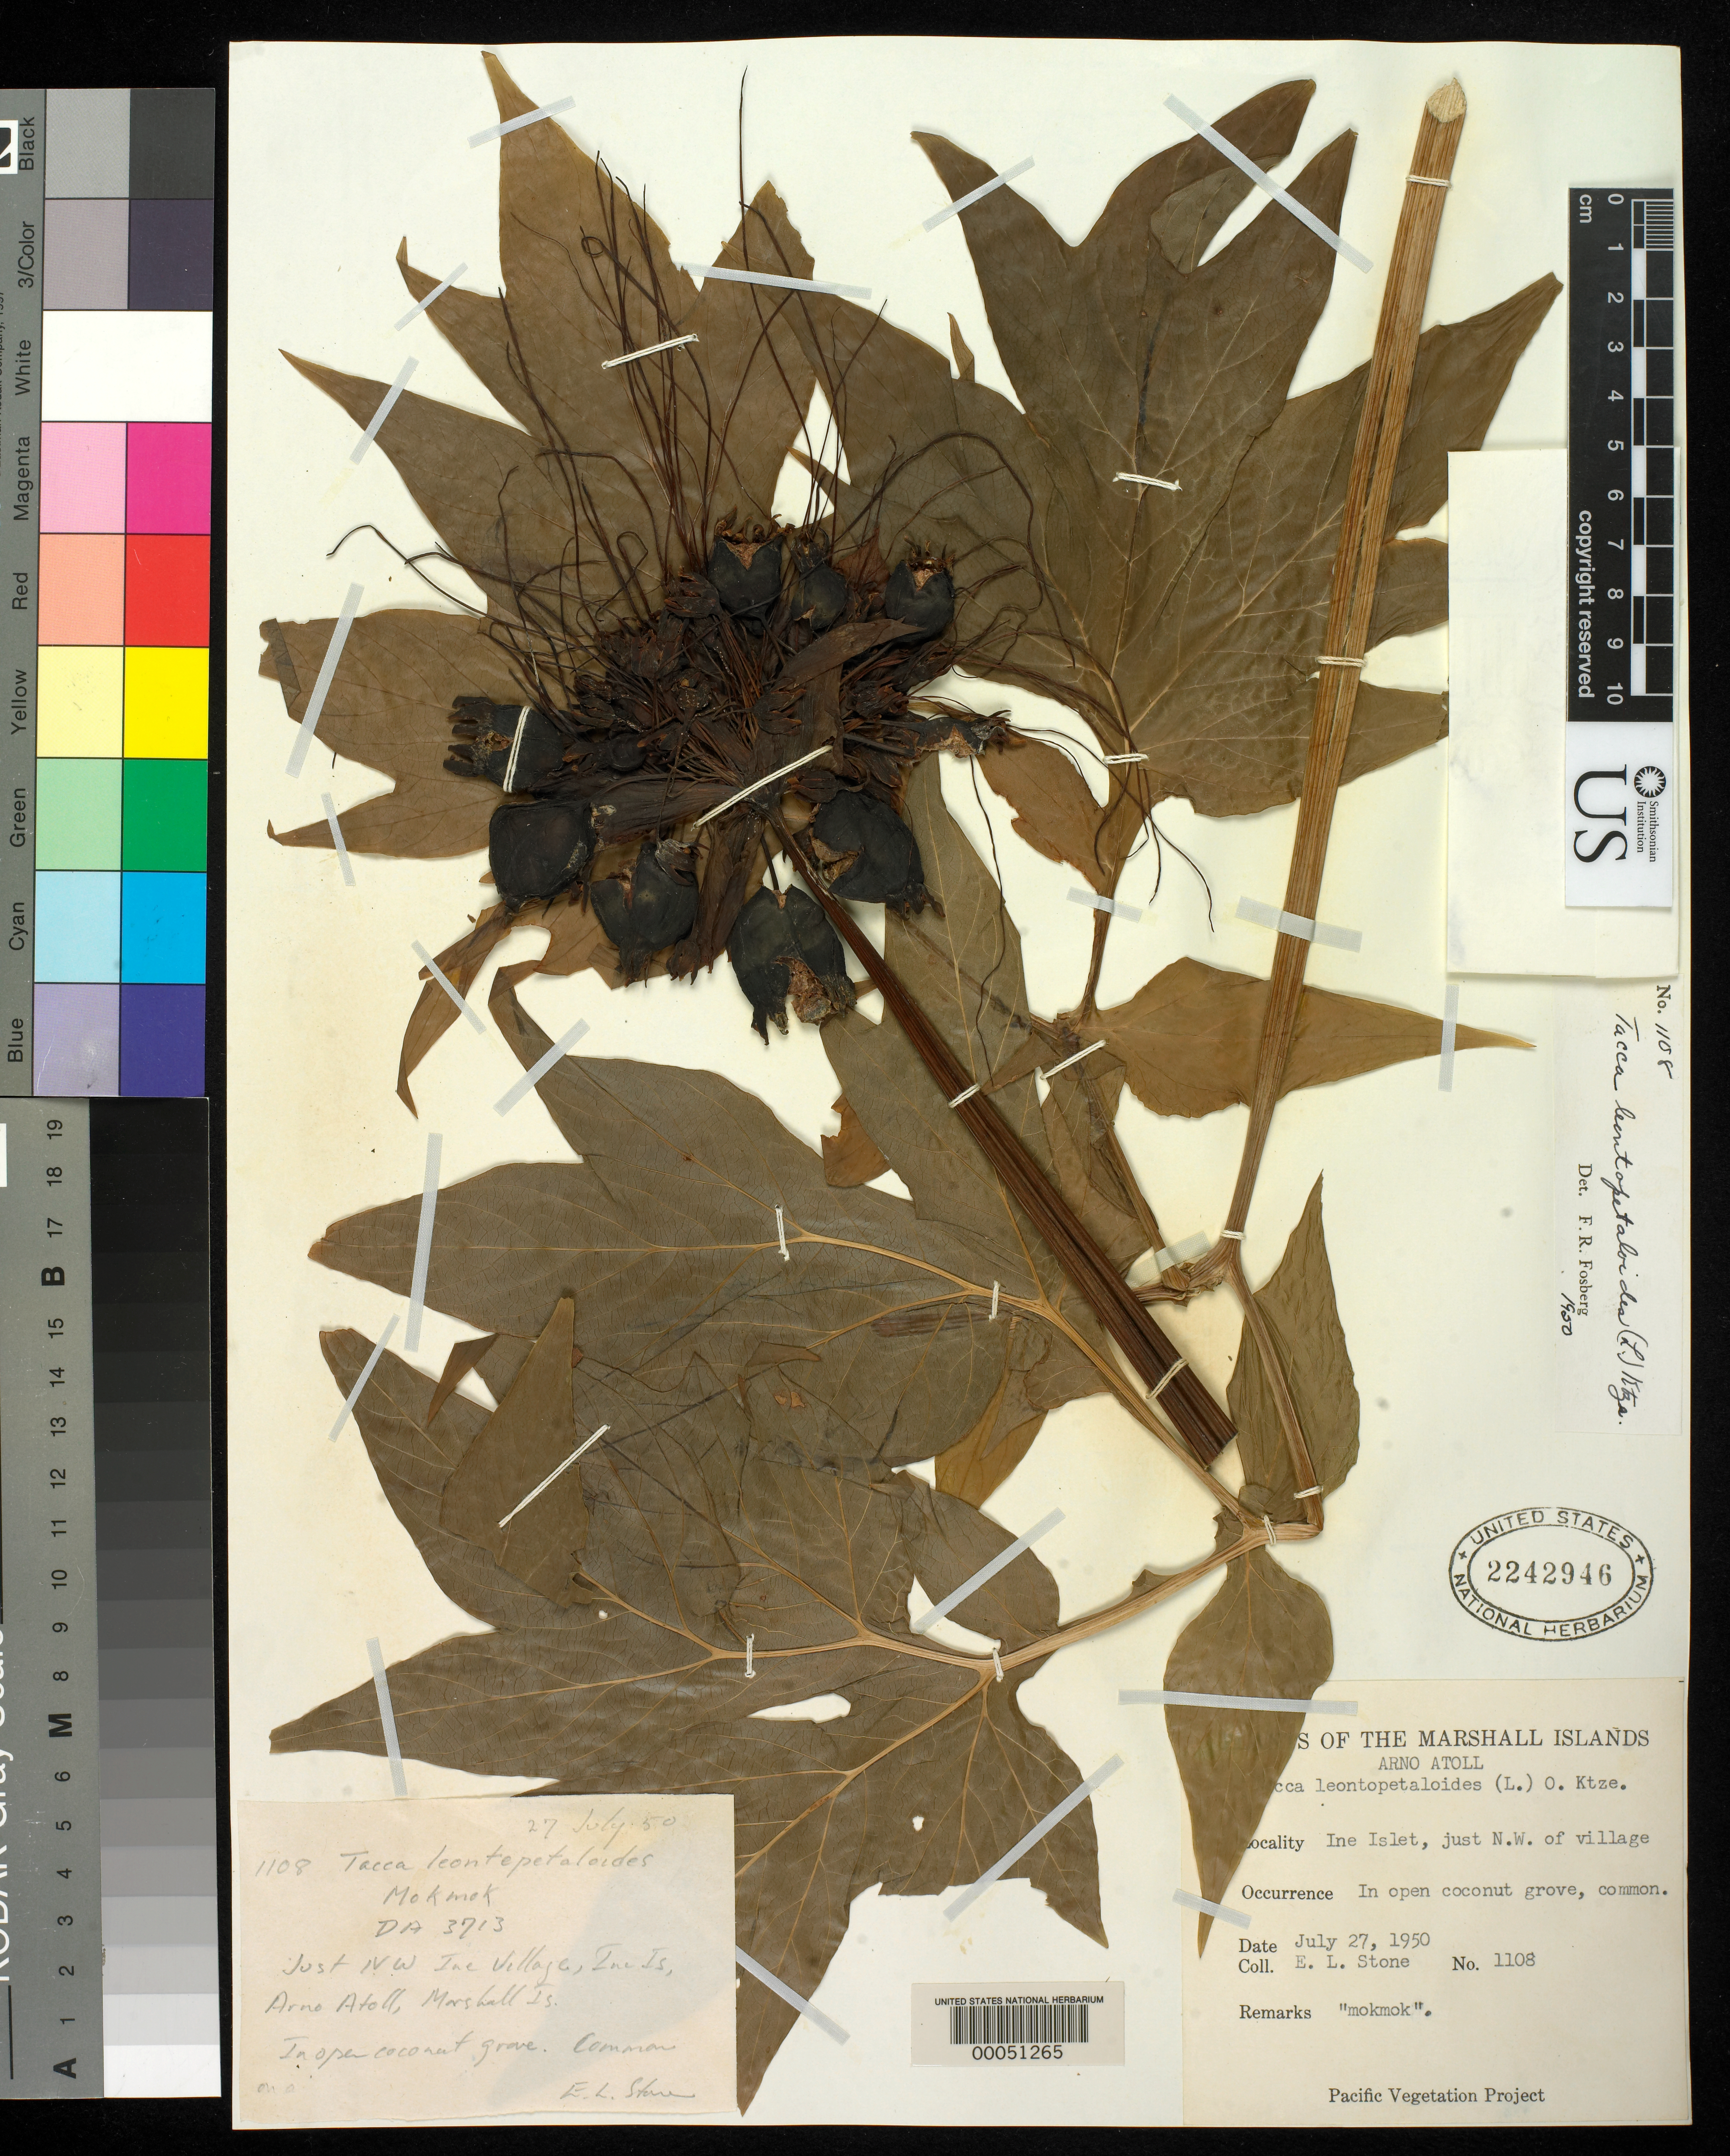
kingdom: Plantae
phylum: Tracheophyta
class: Liliopsida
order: Dioscoreales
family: Dioscoreaceae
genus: Tacca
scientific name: Tacca leontopetaloides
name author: (L.) Kuntze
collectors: E. L. Stone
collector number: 1108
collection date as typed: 27 Jul 1950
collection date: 1950-07-27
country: Marshall Islands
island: Arno Atoll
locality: Ine Islet, just NW of Ine village.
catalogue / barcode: US 2242946